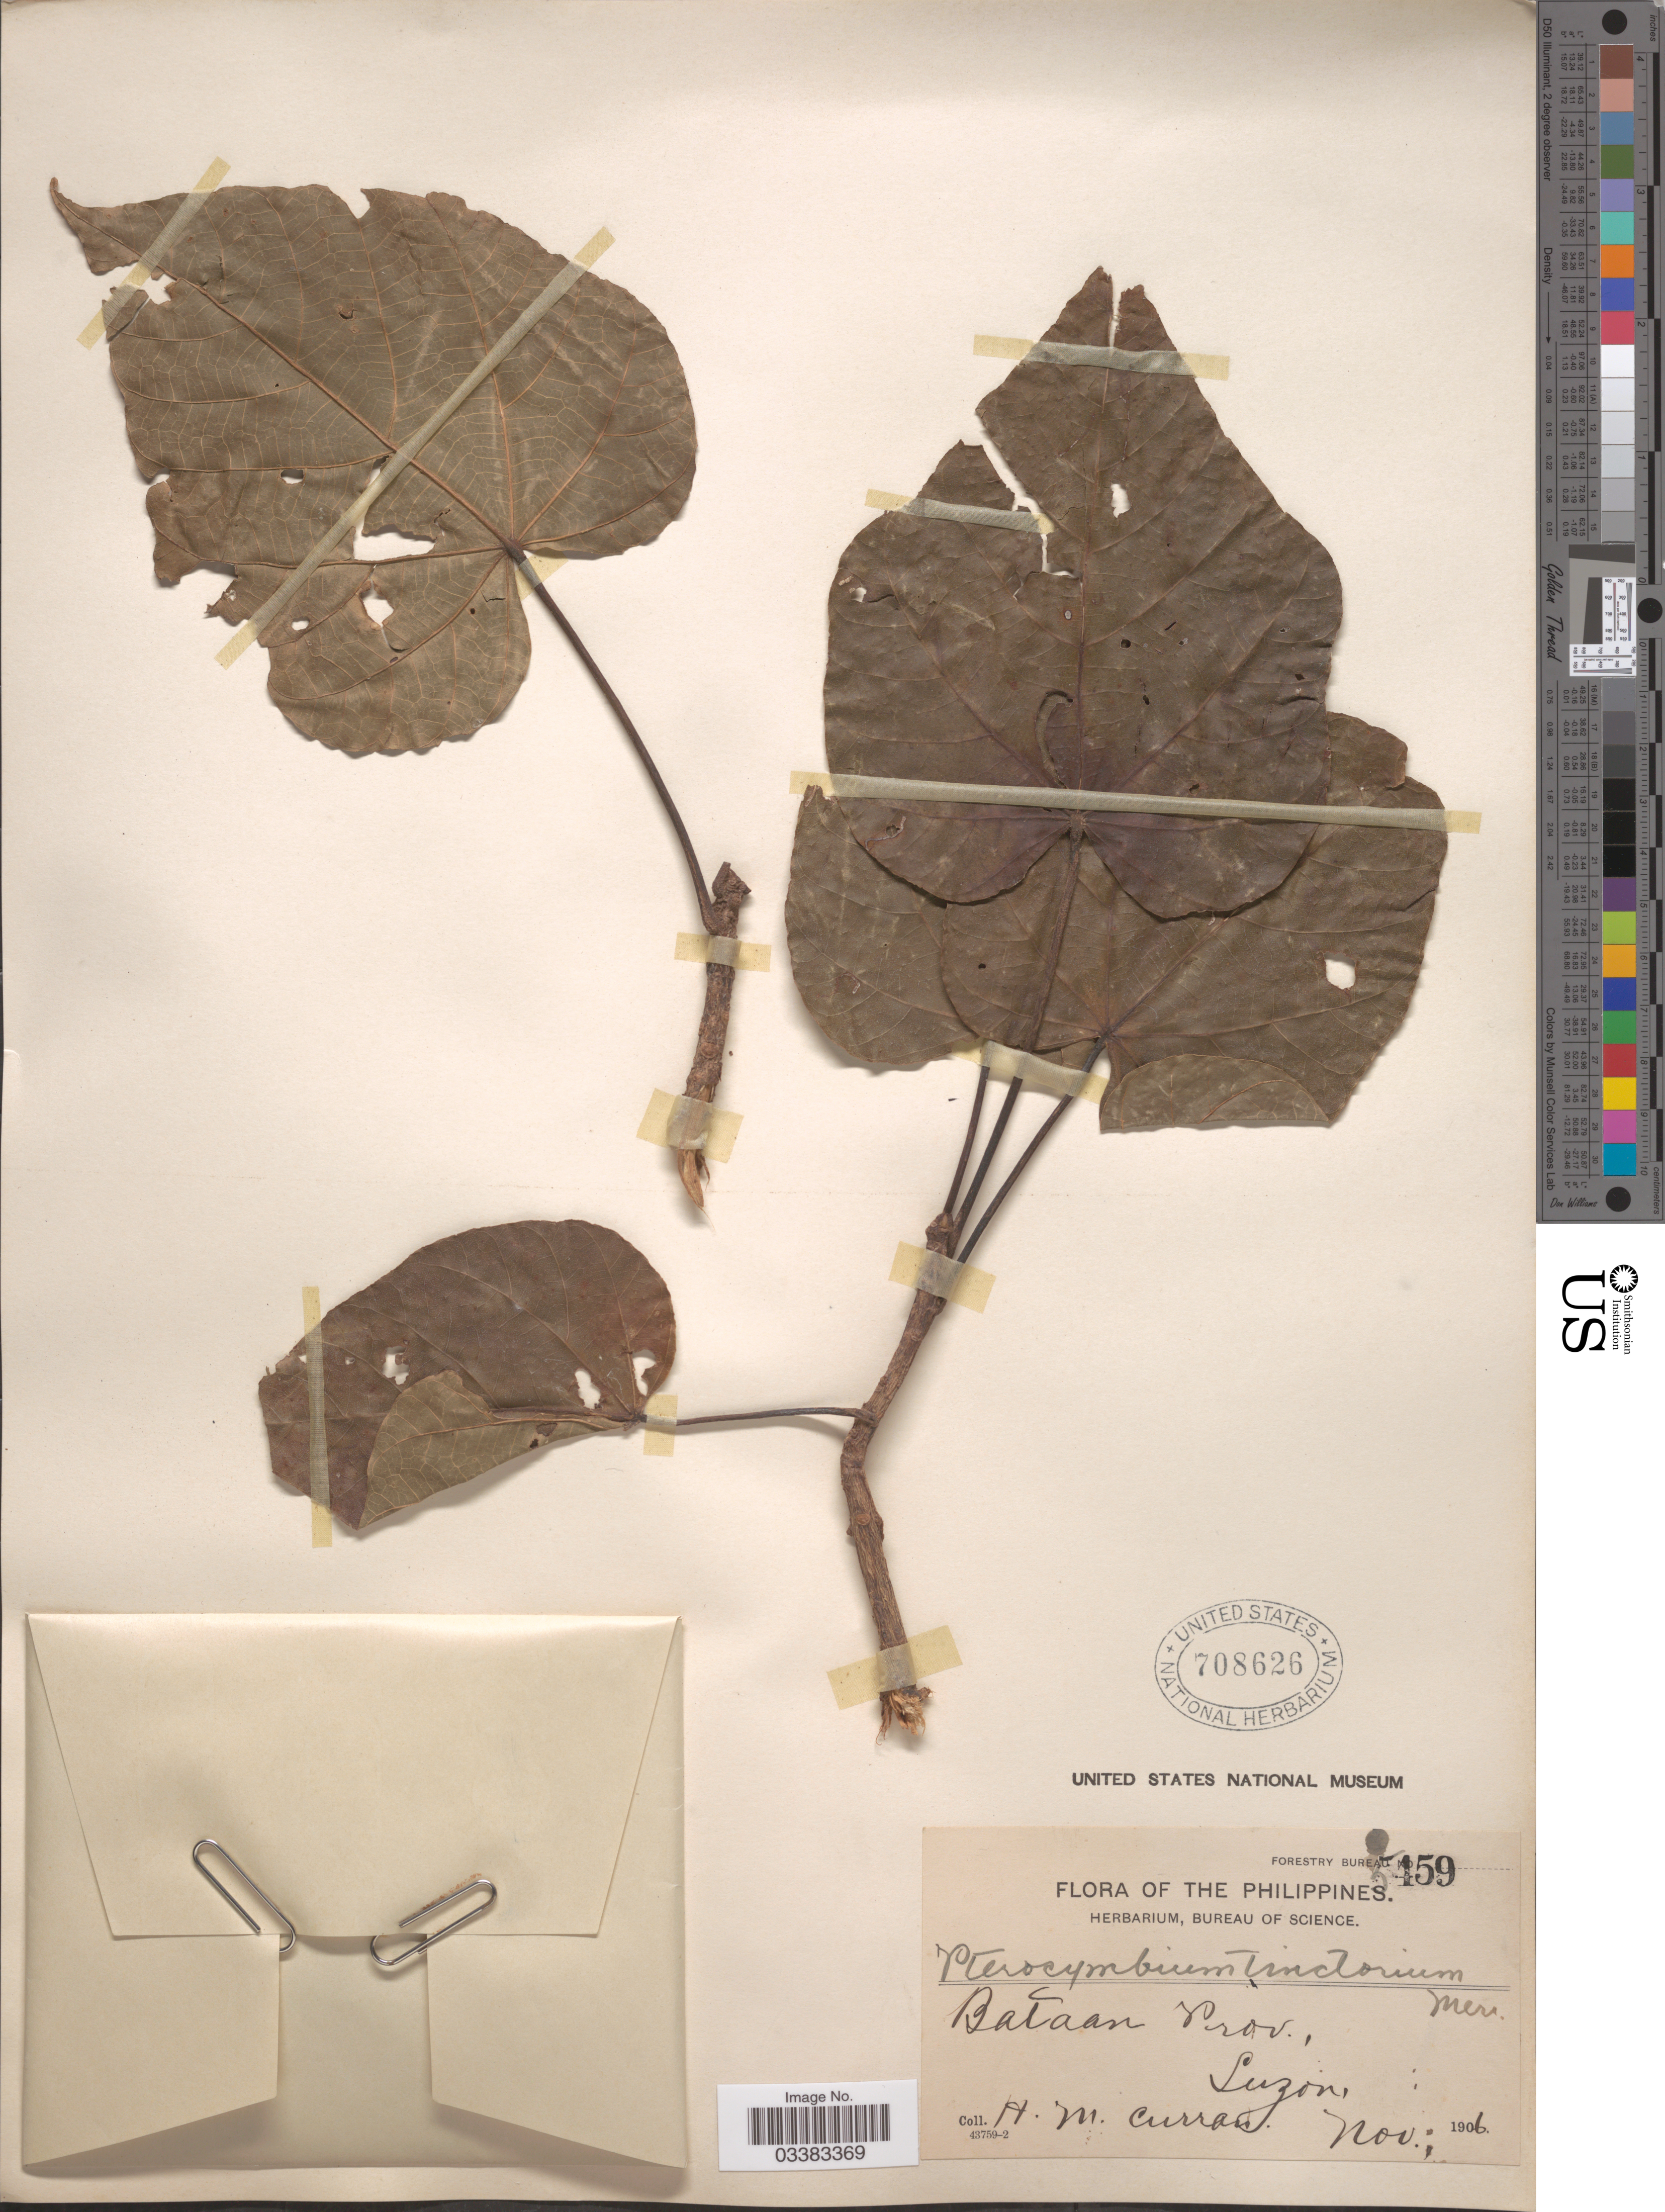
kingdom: Plantae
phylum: Tracheophyta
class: Magnoliopsida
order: Malvales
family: Malvaceae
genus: Pterocymbium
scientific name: Pterocymbium tinctorium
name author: Merr.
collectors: H. M. Curran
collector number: Forestry Bureau 5459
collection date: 1906-11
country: Philippines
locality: Bataan Prov., Luzon.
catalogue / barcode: US 708626